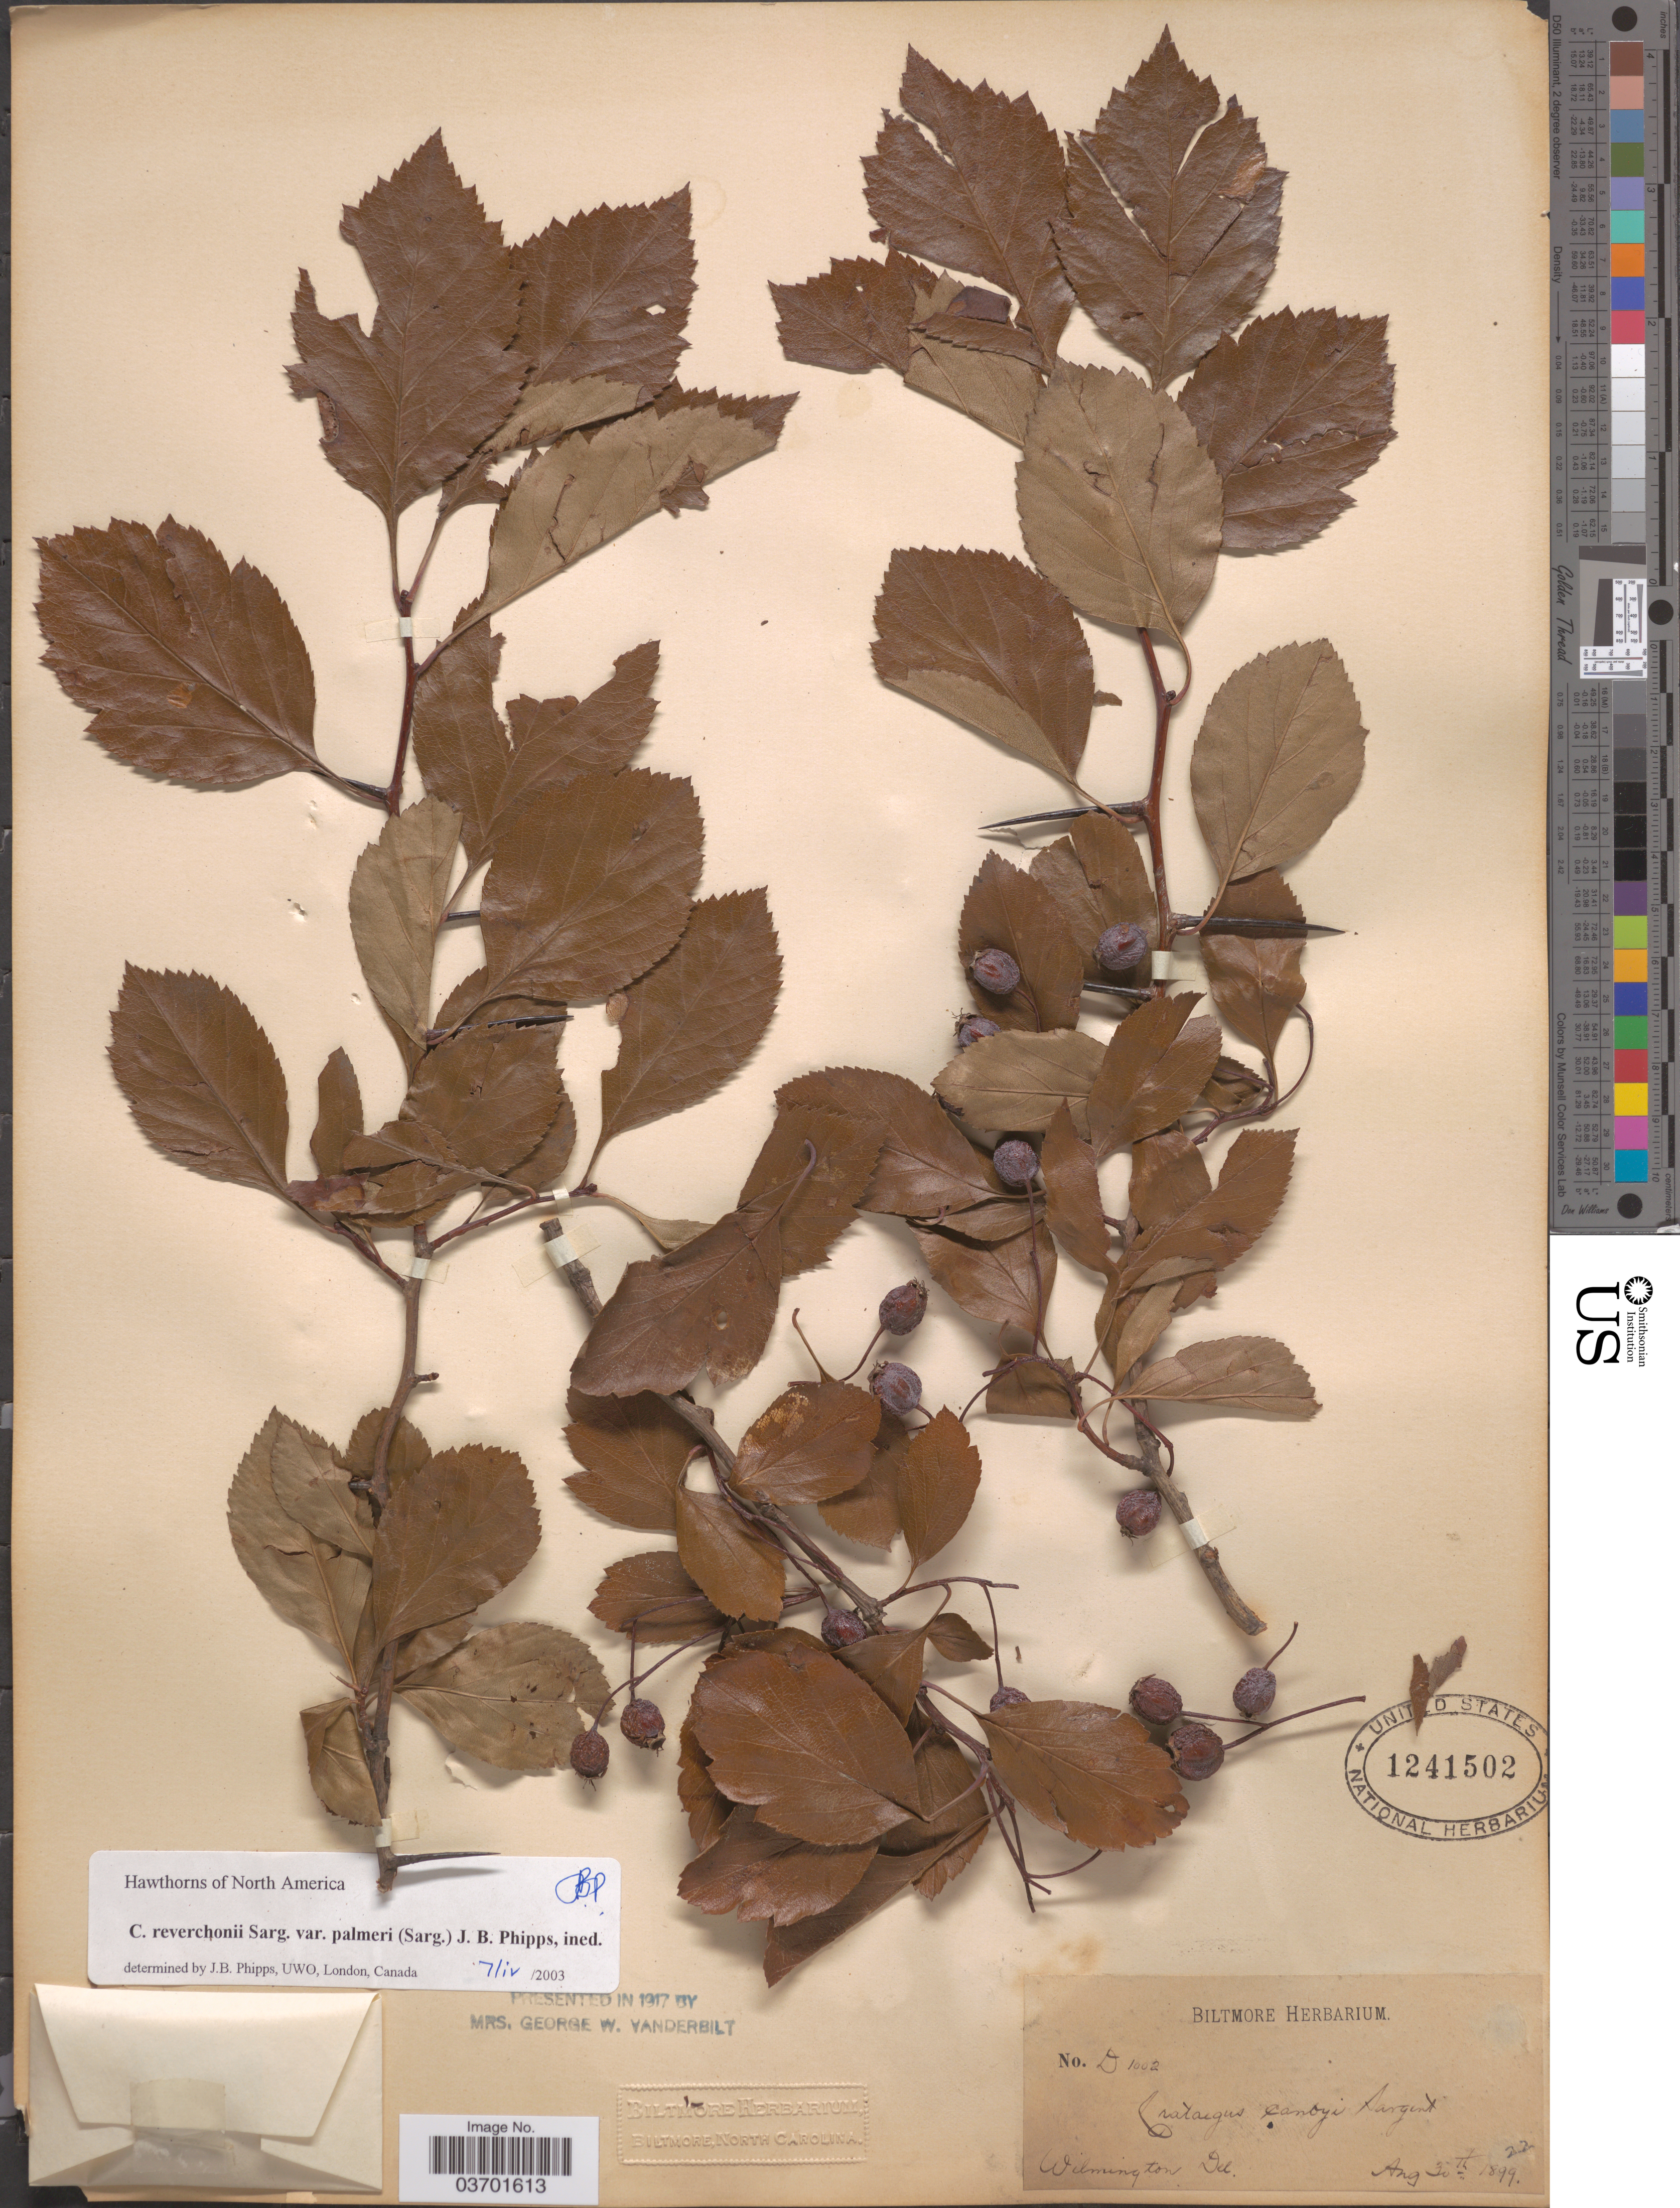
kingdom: Plantae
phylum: Tracheophyta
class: Magnoliopsida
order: Rosales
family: Rosaceae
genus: Crataegus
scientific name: Crataegus reverchonii var. palmeri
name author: (Sarg.) J.B. Phipps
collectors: ex herb. Biltmore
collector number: D1002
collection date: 1899-08-30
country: United States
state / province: Delaware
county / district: New Castle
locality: Wilmington.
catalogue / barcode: US 1241502